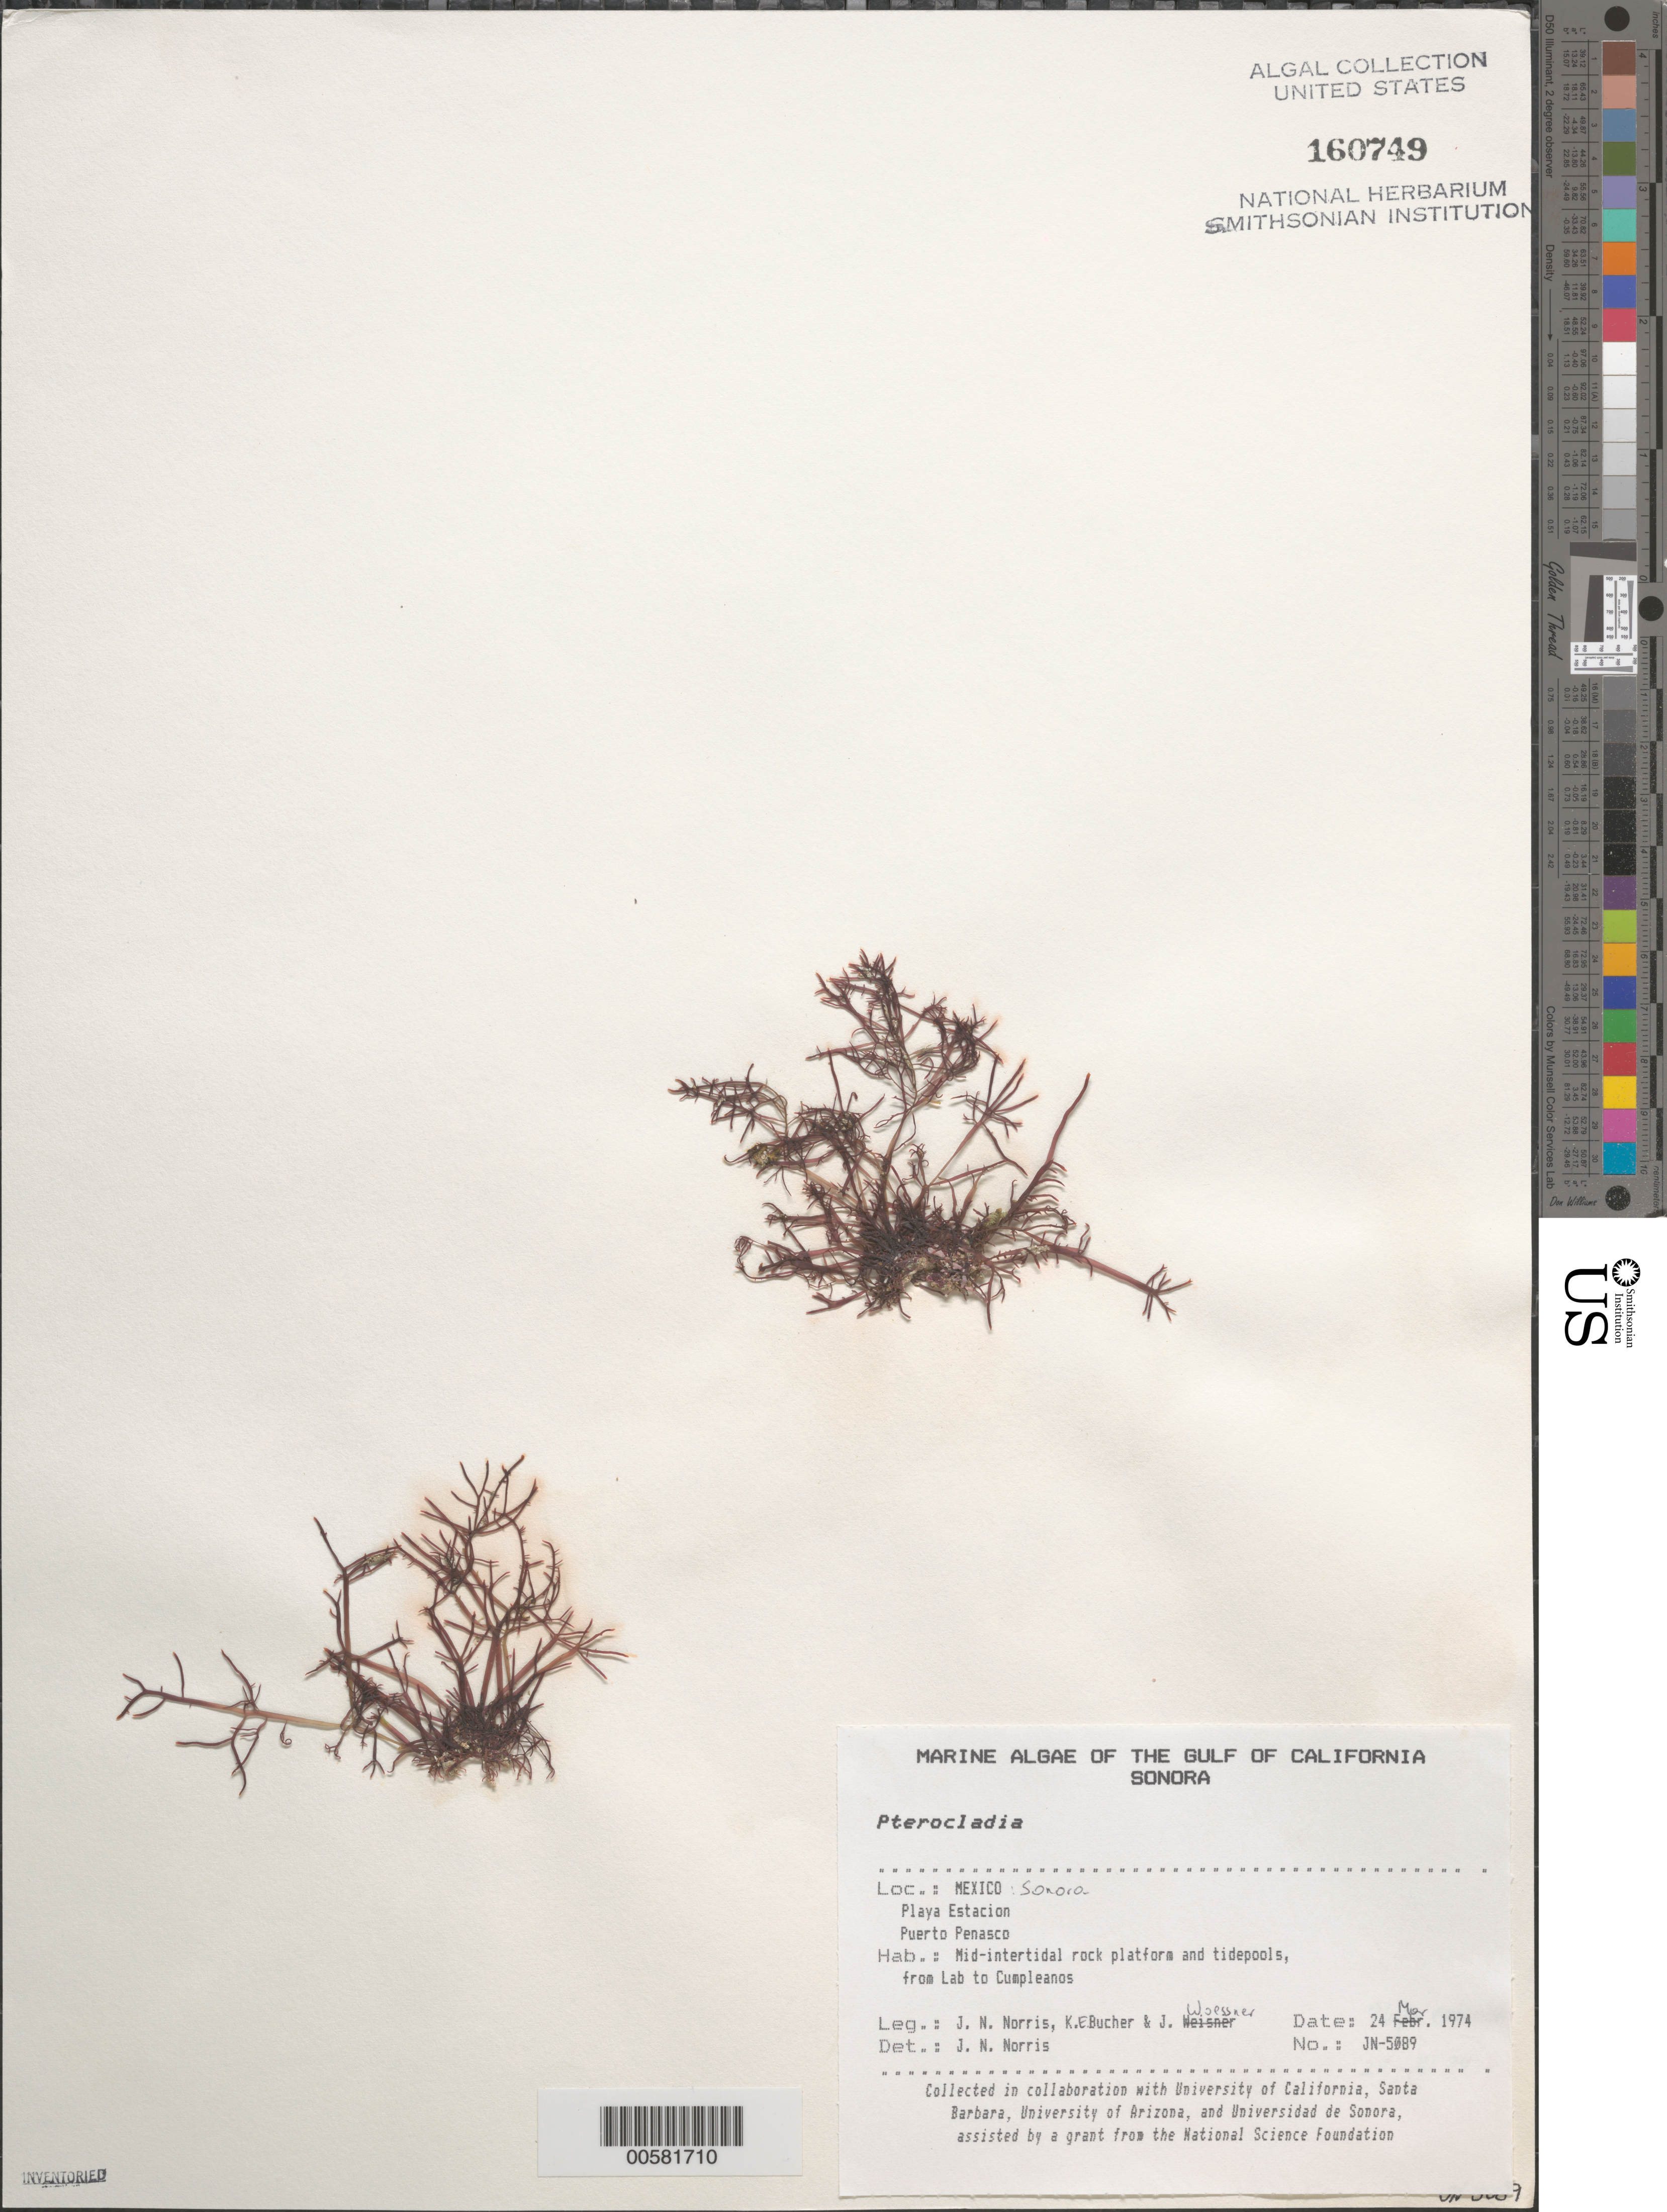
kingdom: Plantae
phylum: Rhodophyta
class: Florideophyceae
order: Gelidiales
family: Pterocladiaceae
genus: Pterocladia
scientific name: Pterocladia sp.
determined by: Norris, James N.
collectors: J. N. Norris, K. E. Bucher & J. Woessner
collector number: JN-5089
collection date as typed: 24 Mar 1974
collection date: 1974-03-24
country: Mexico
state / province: Sonora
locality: Playa Estacion, Puerto Penasco, from Laboratorio de Biologia Marina to Cumpleanos Tide Pool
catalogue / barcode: US 160749